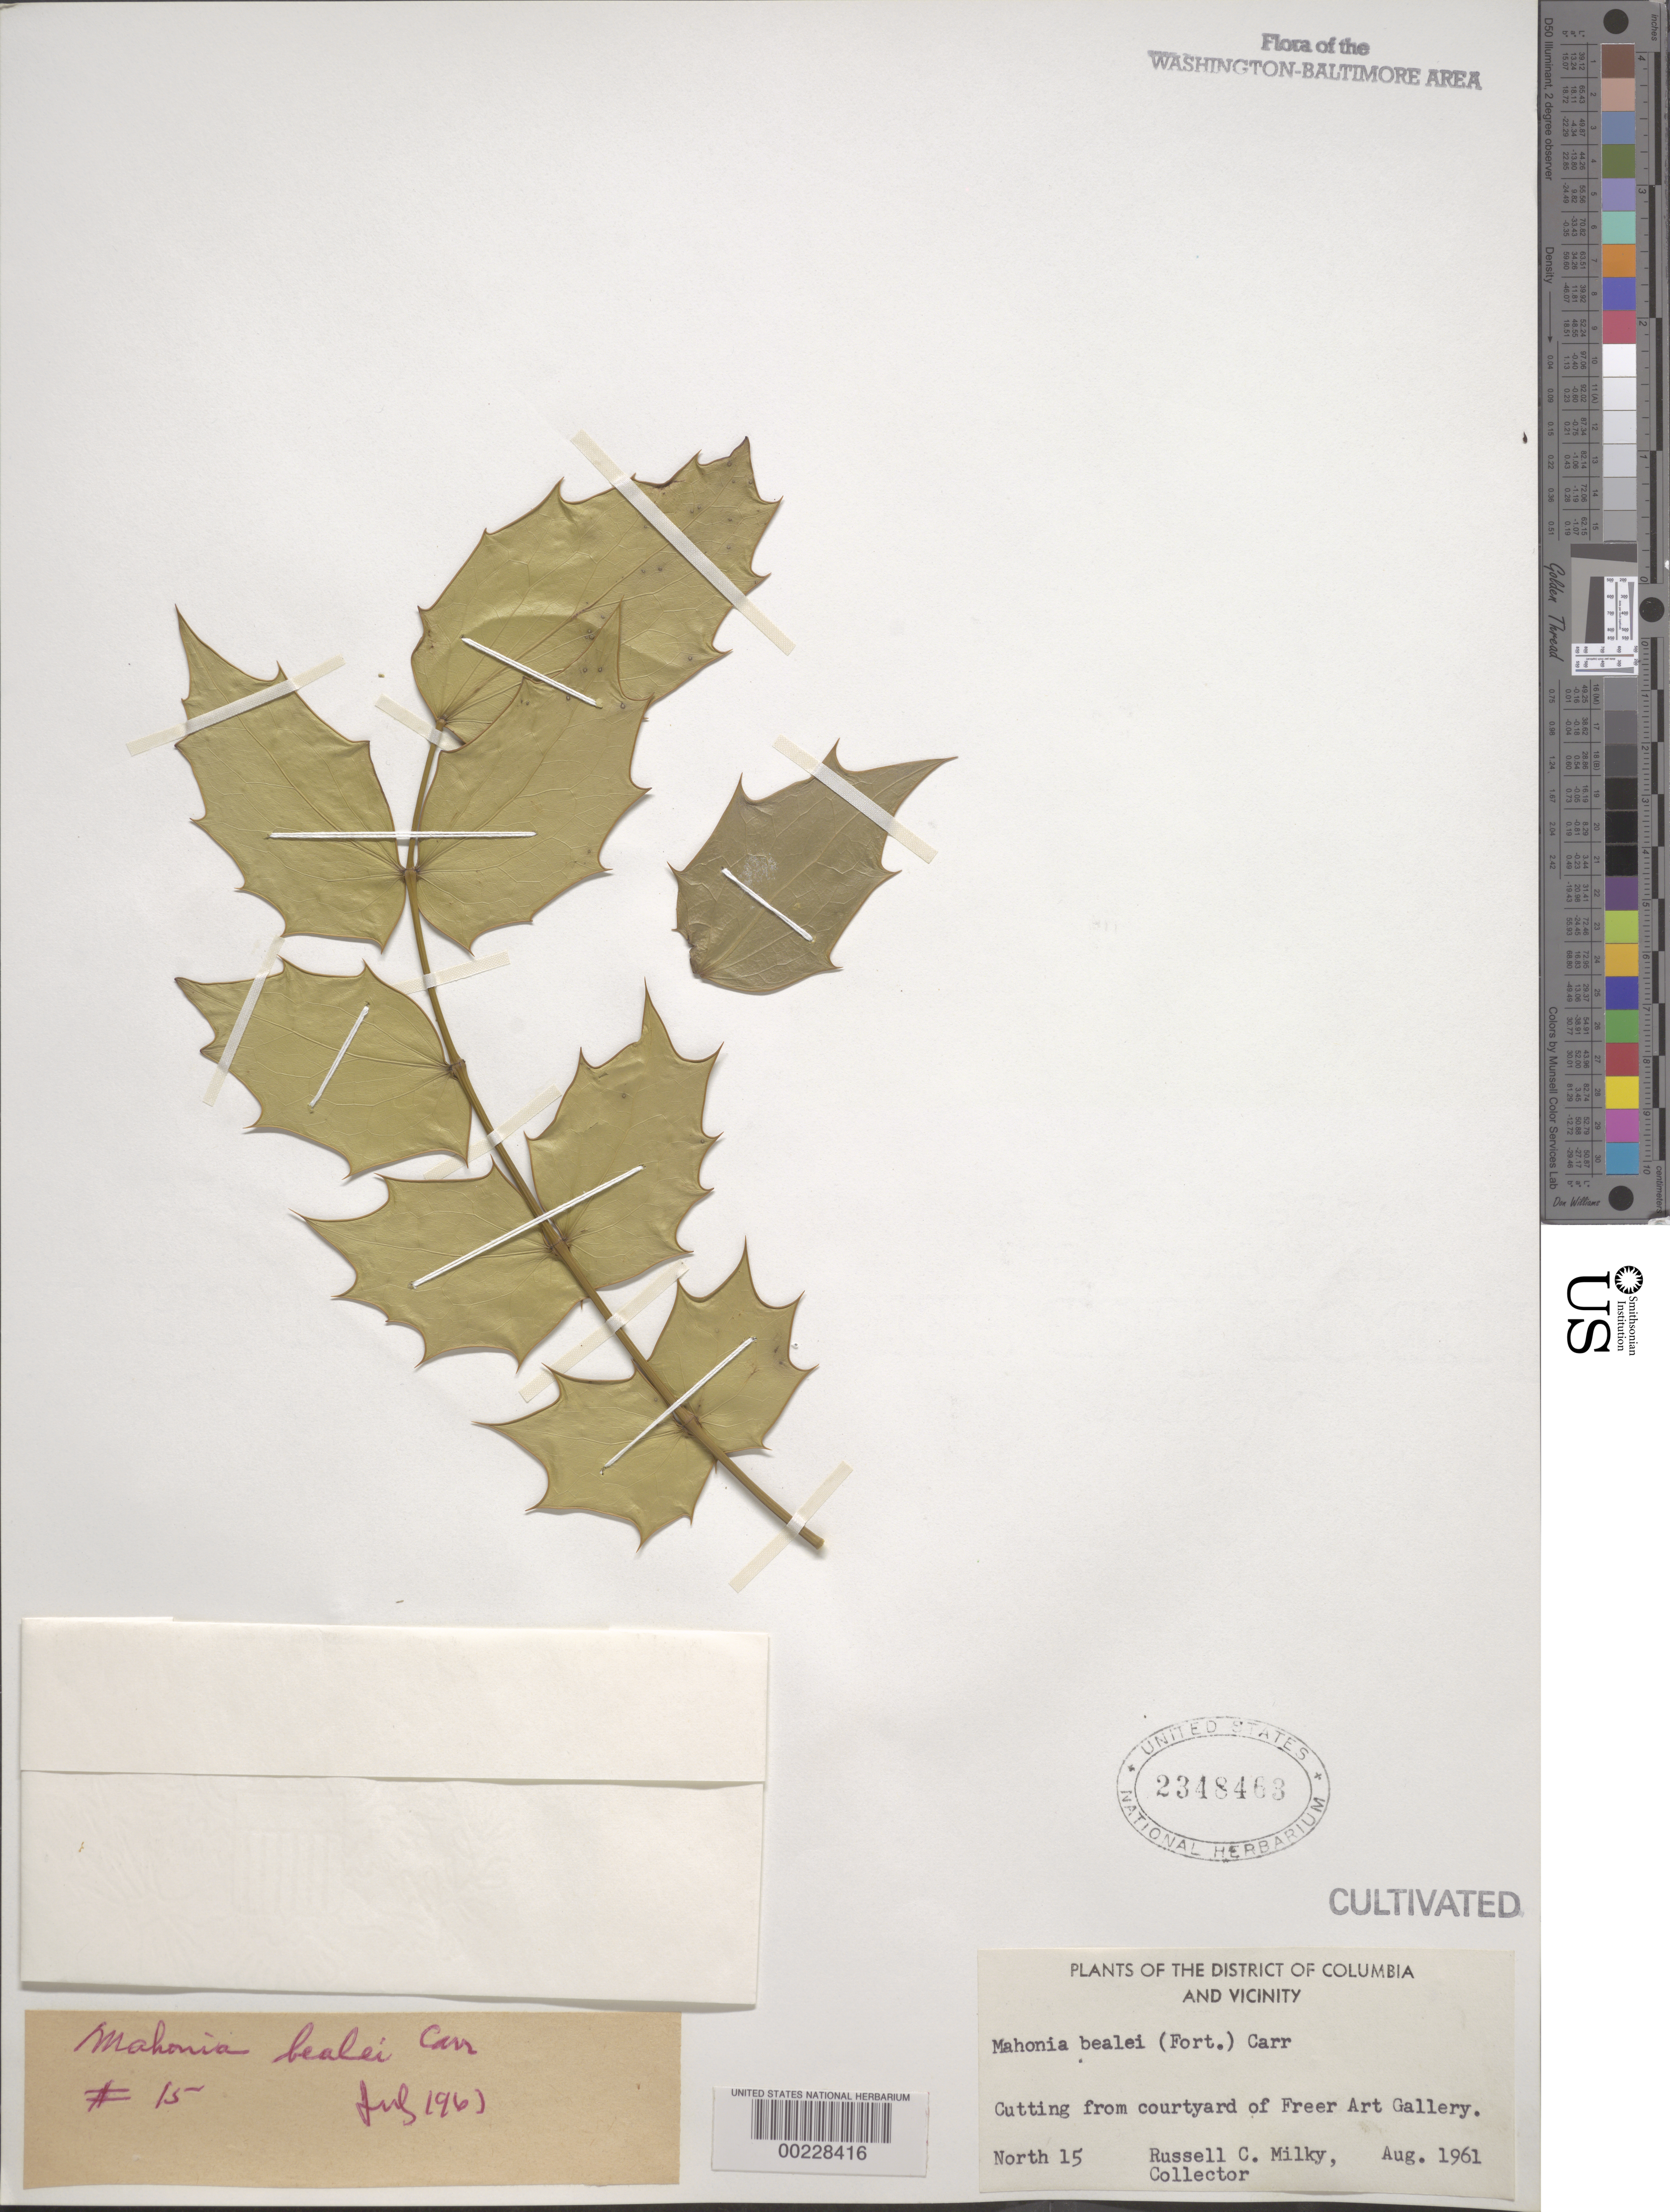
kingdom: Plantae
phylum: Tracheophyta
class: Magnoliopsida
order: Ranunculales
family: Berberidaceae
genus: Mahonia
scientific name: Mahonia bealei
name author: (Fortune) Carrière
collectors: R. Milky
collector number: North 15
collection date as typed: Aug 1961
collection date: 1961-08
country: United States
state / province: District of Columbia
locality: Courtyard of the Freer Art Gallery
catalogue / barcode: US 2348463